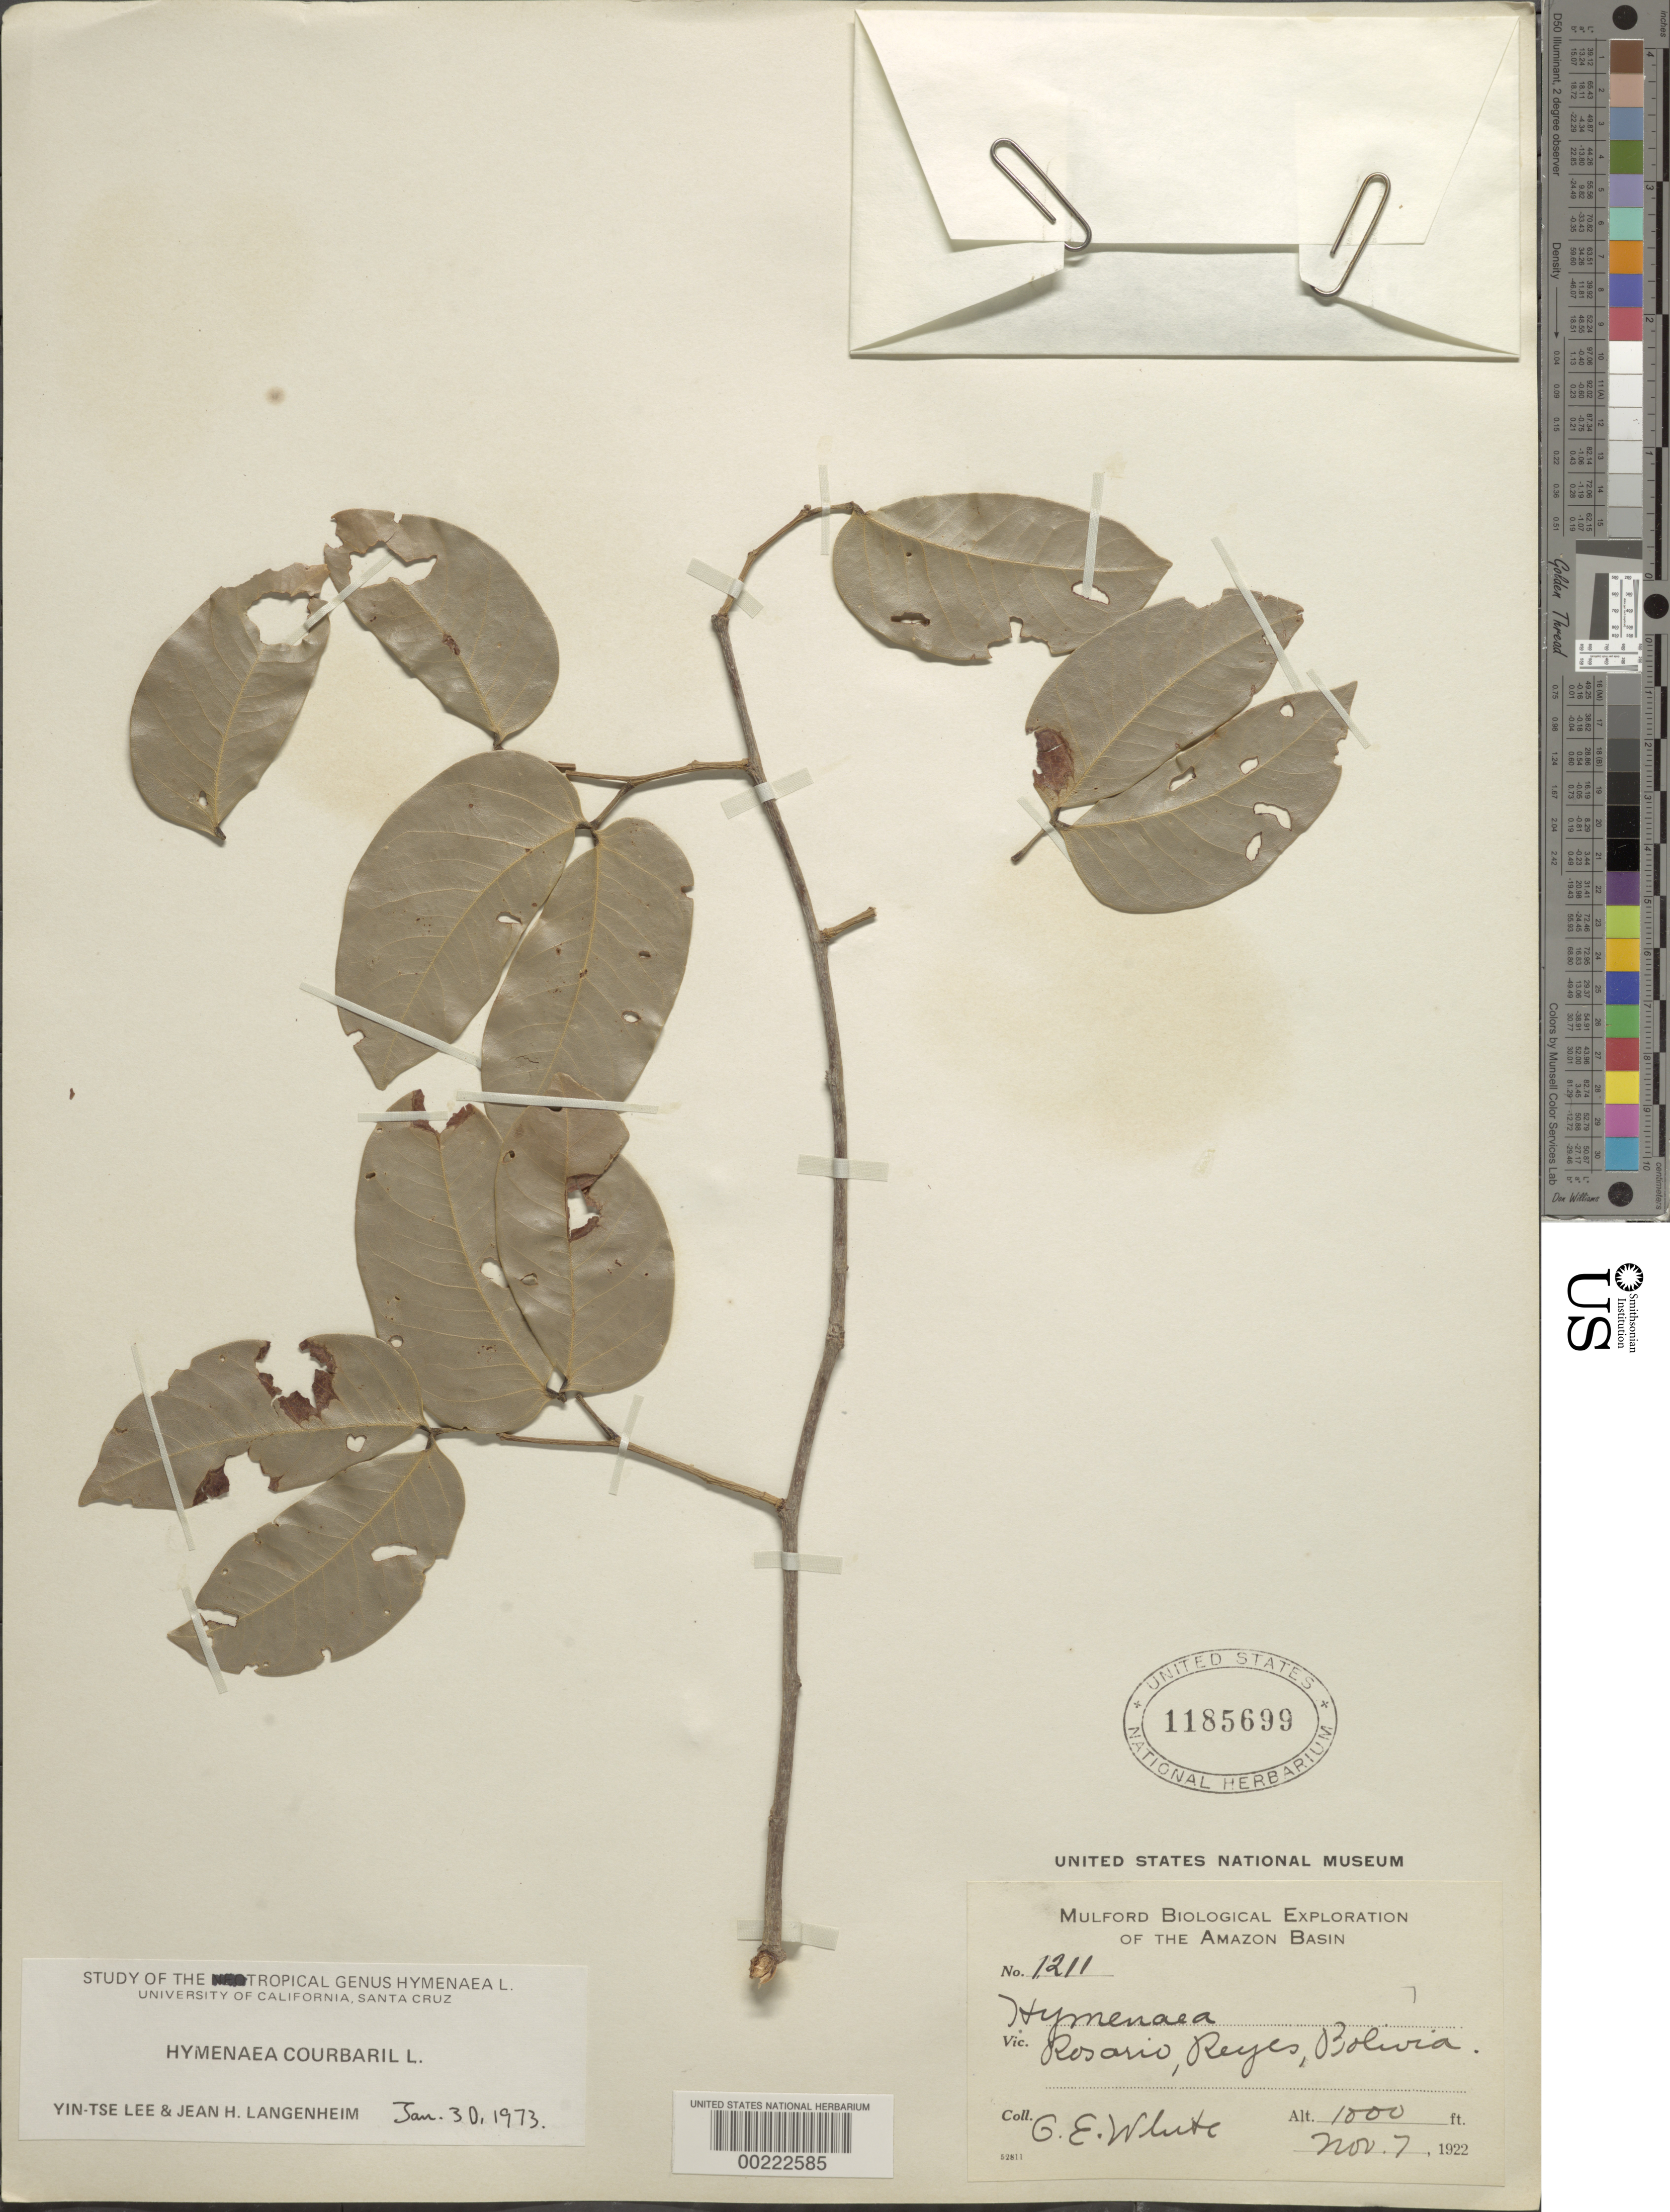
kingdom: Plantae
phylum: Tracheophyta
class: Magnoliopsida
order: Fabales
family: Fabaceae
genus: Hymenaea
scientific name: Hymenaea courbaril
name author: L.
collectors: O. E. White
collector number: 1211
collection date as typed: Nov. 7, 1922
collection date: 1921-11-07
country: Bolivia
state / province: Beni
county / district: José Ballivián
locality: Reyes. Rosario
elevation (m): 305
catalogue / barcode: US 1185699